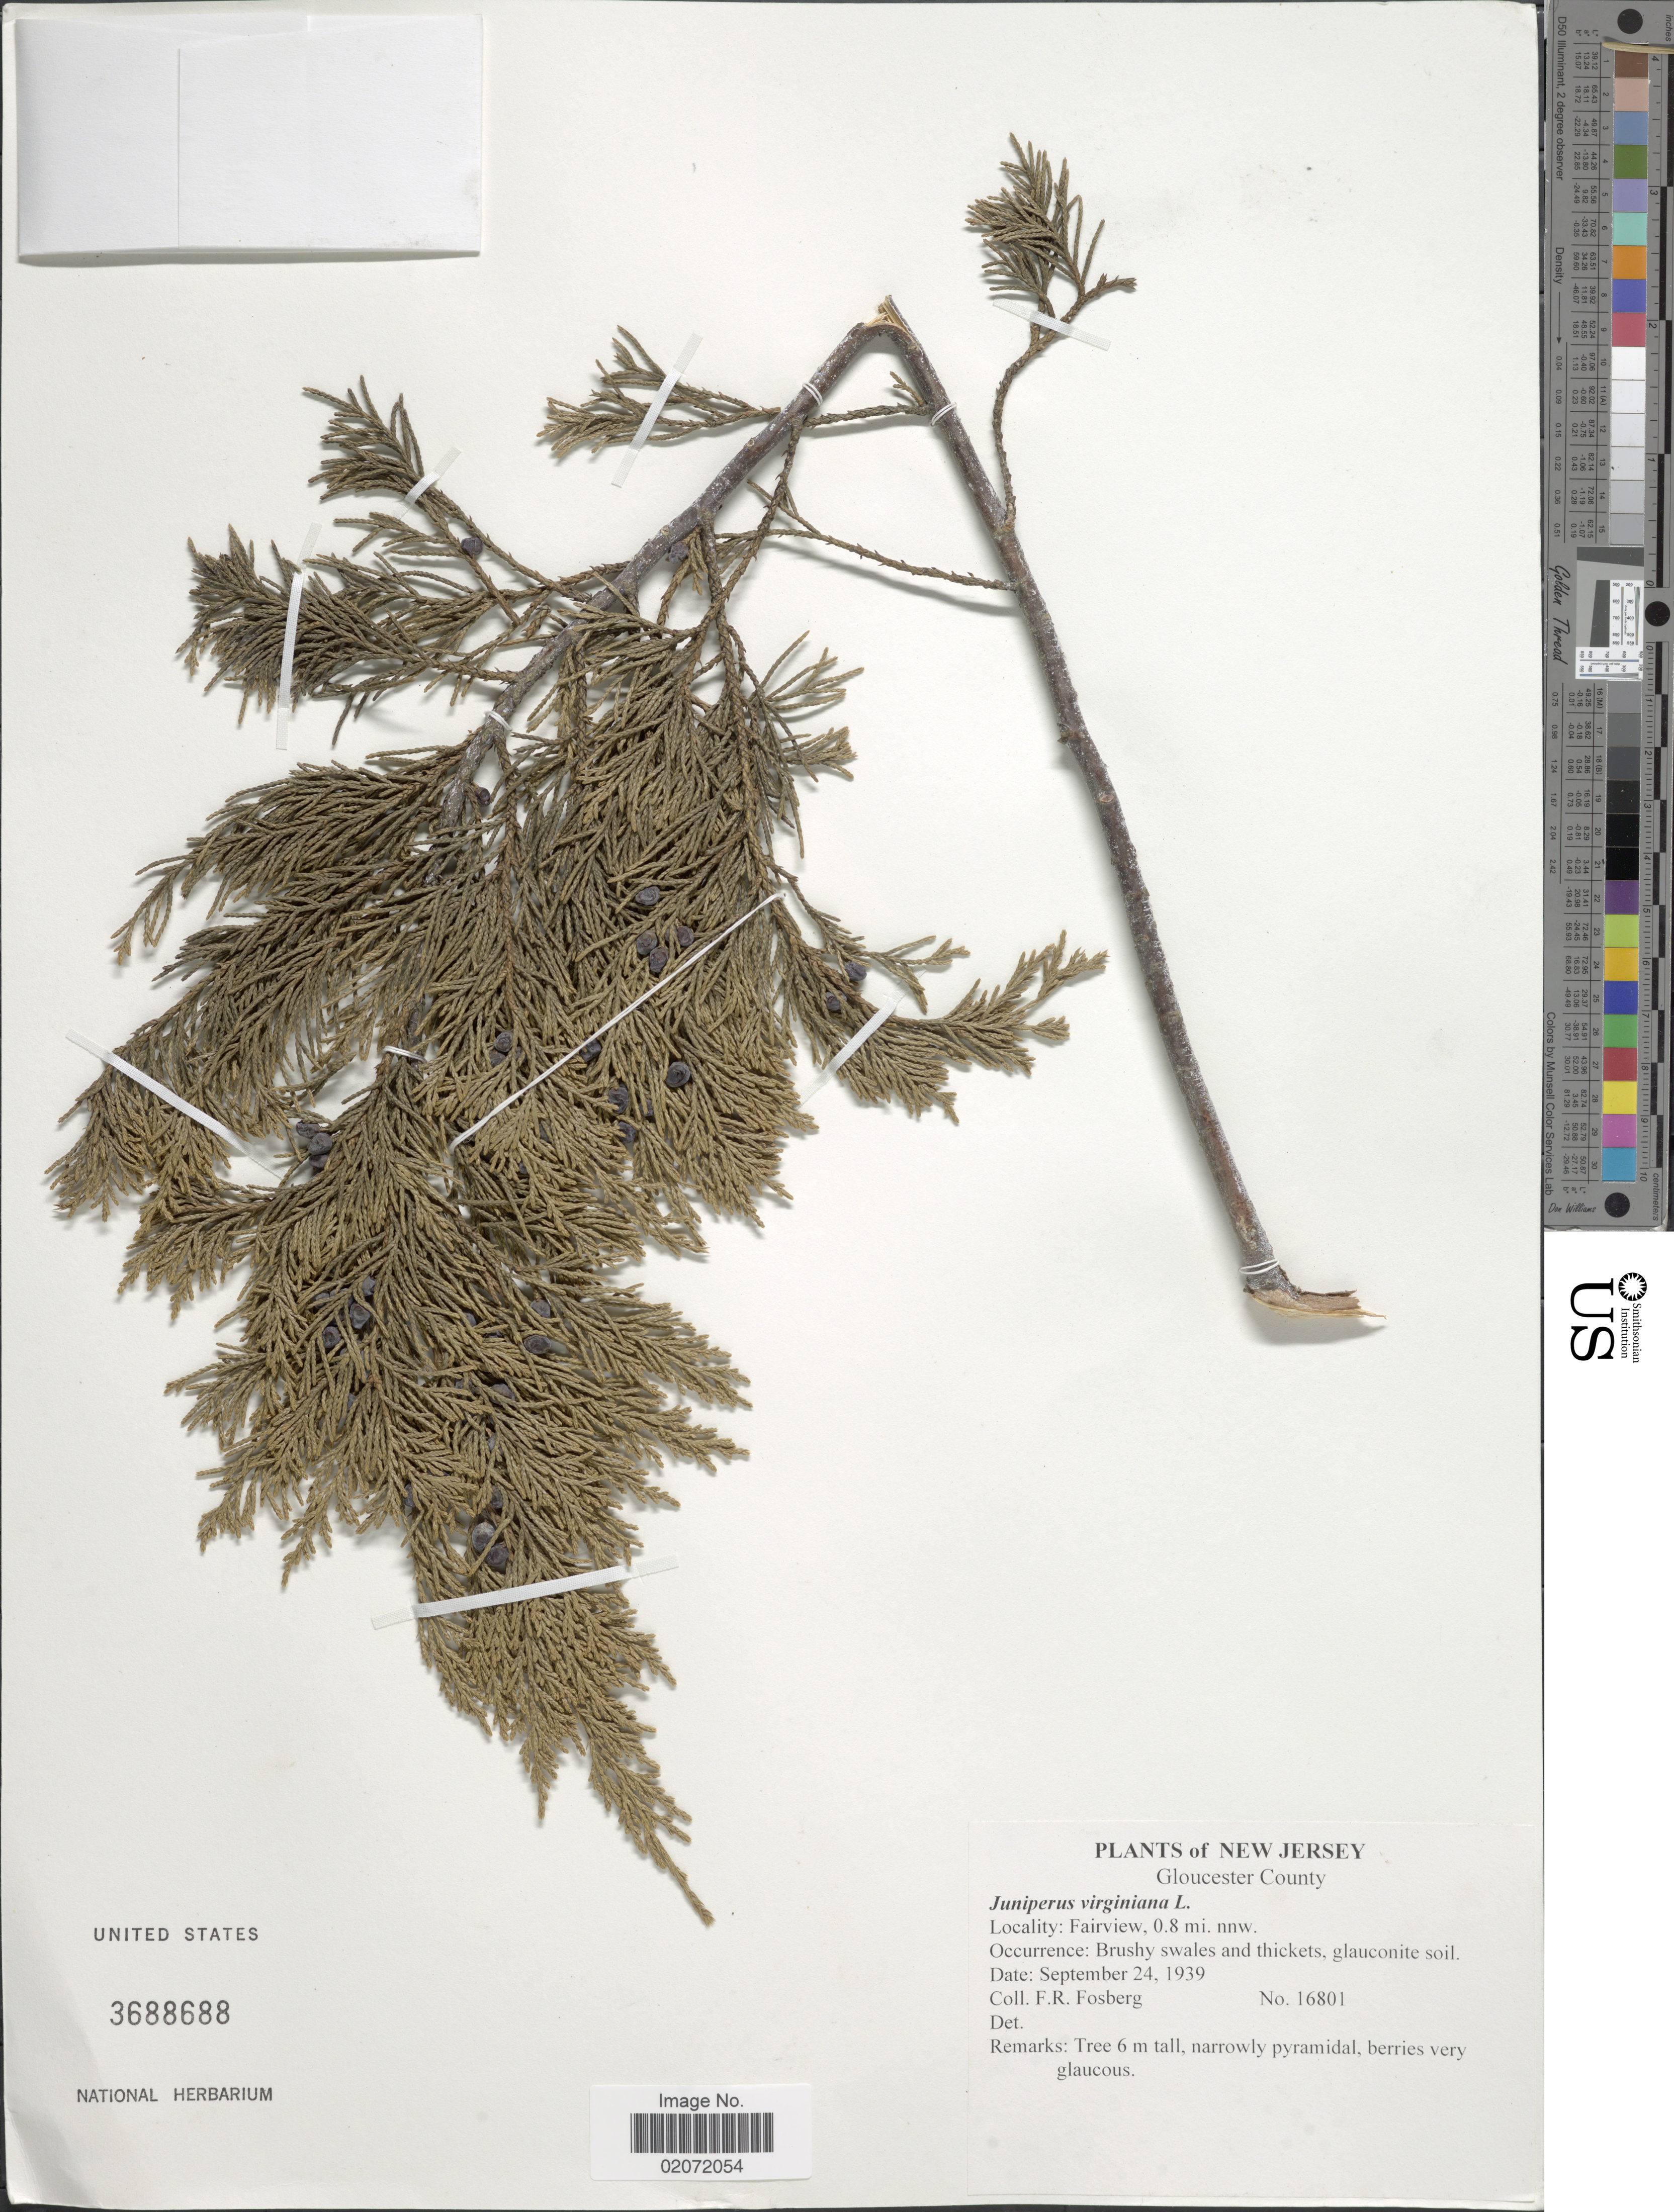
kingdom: Plantae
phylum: Tracheophyta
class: Pinopsida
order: Pinales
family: Cupressaceae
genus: Juniperus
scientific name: Juniperus virginiana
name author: L.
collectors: F. R. Fosberg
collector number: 16801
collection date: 1939-09-24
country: United States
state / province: New Jersey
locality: Fairview, 0.8 mi. nnw. Gloucester County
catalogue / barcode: US 3688688